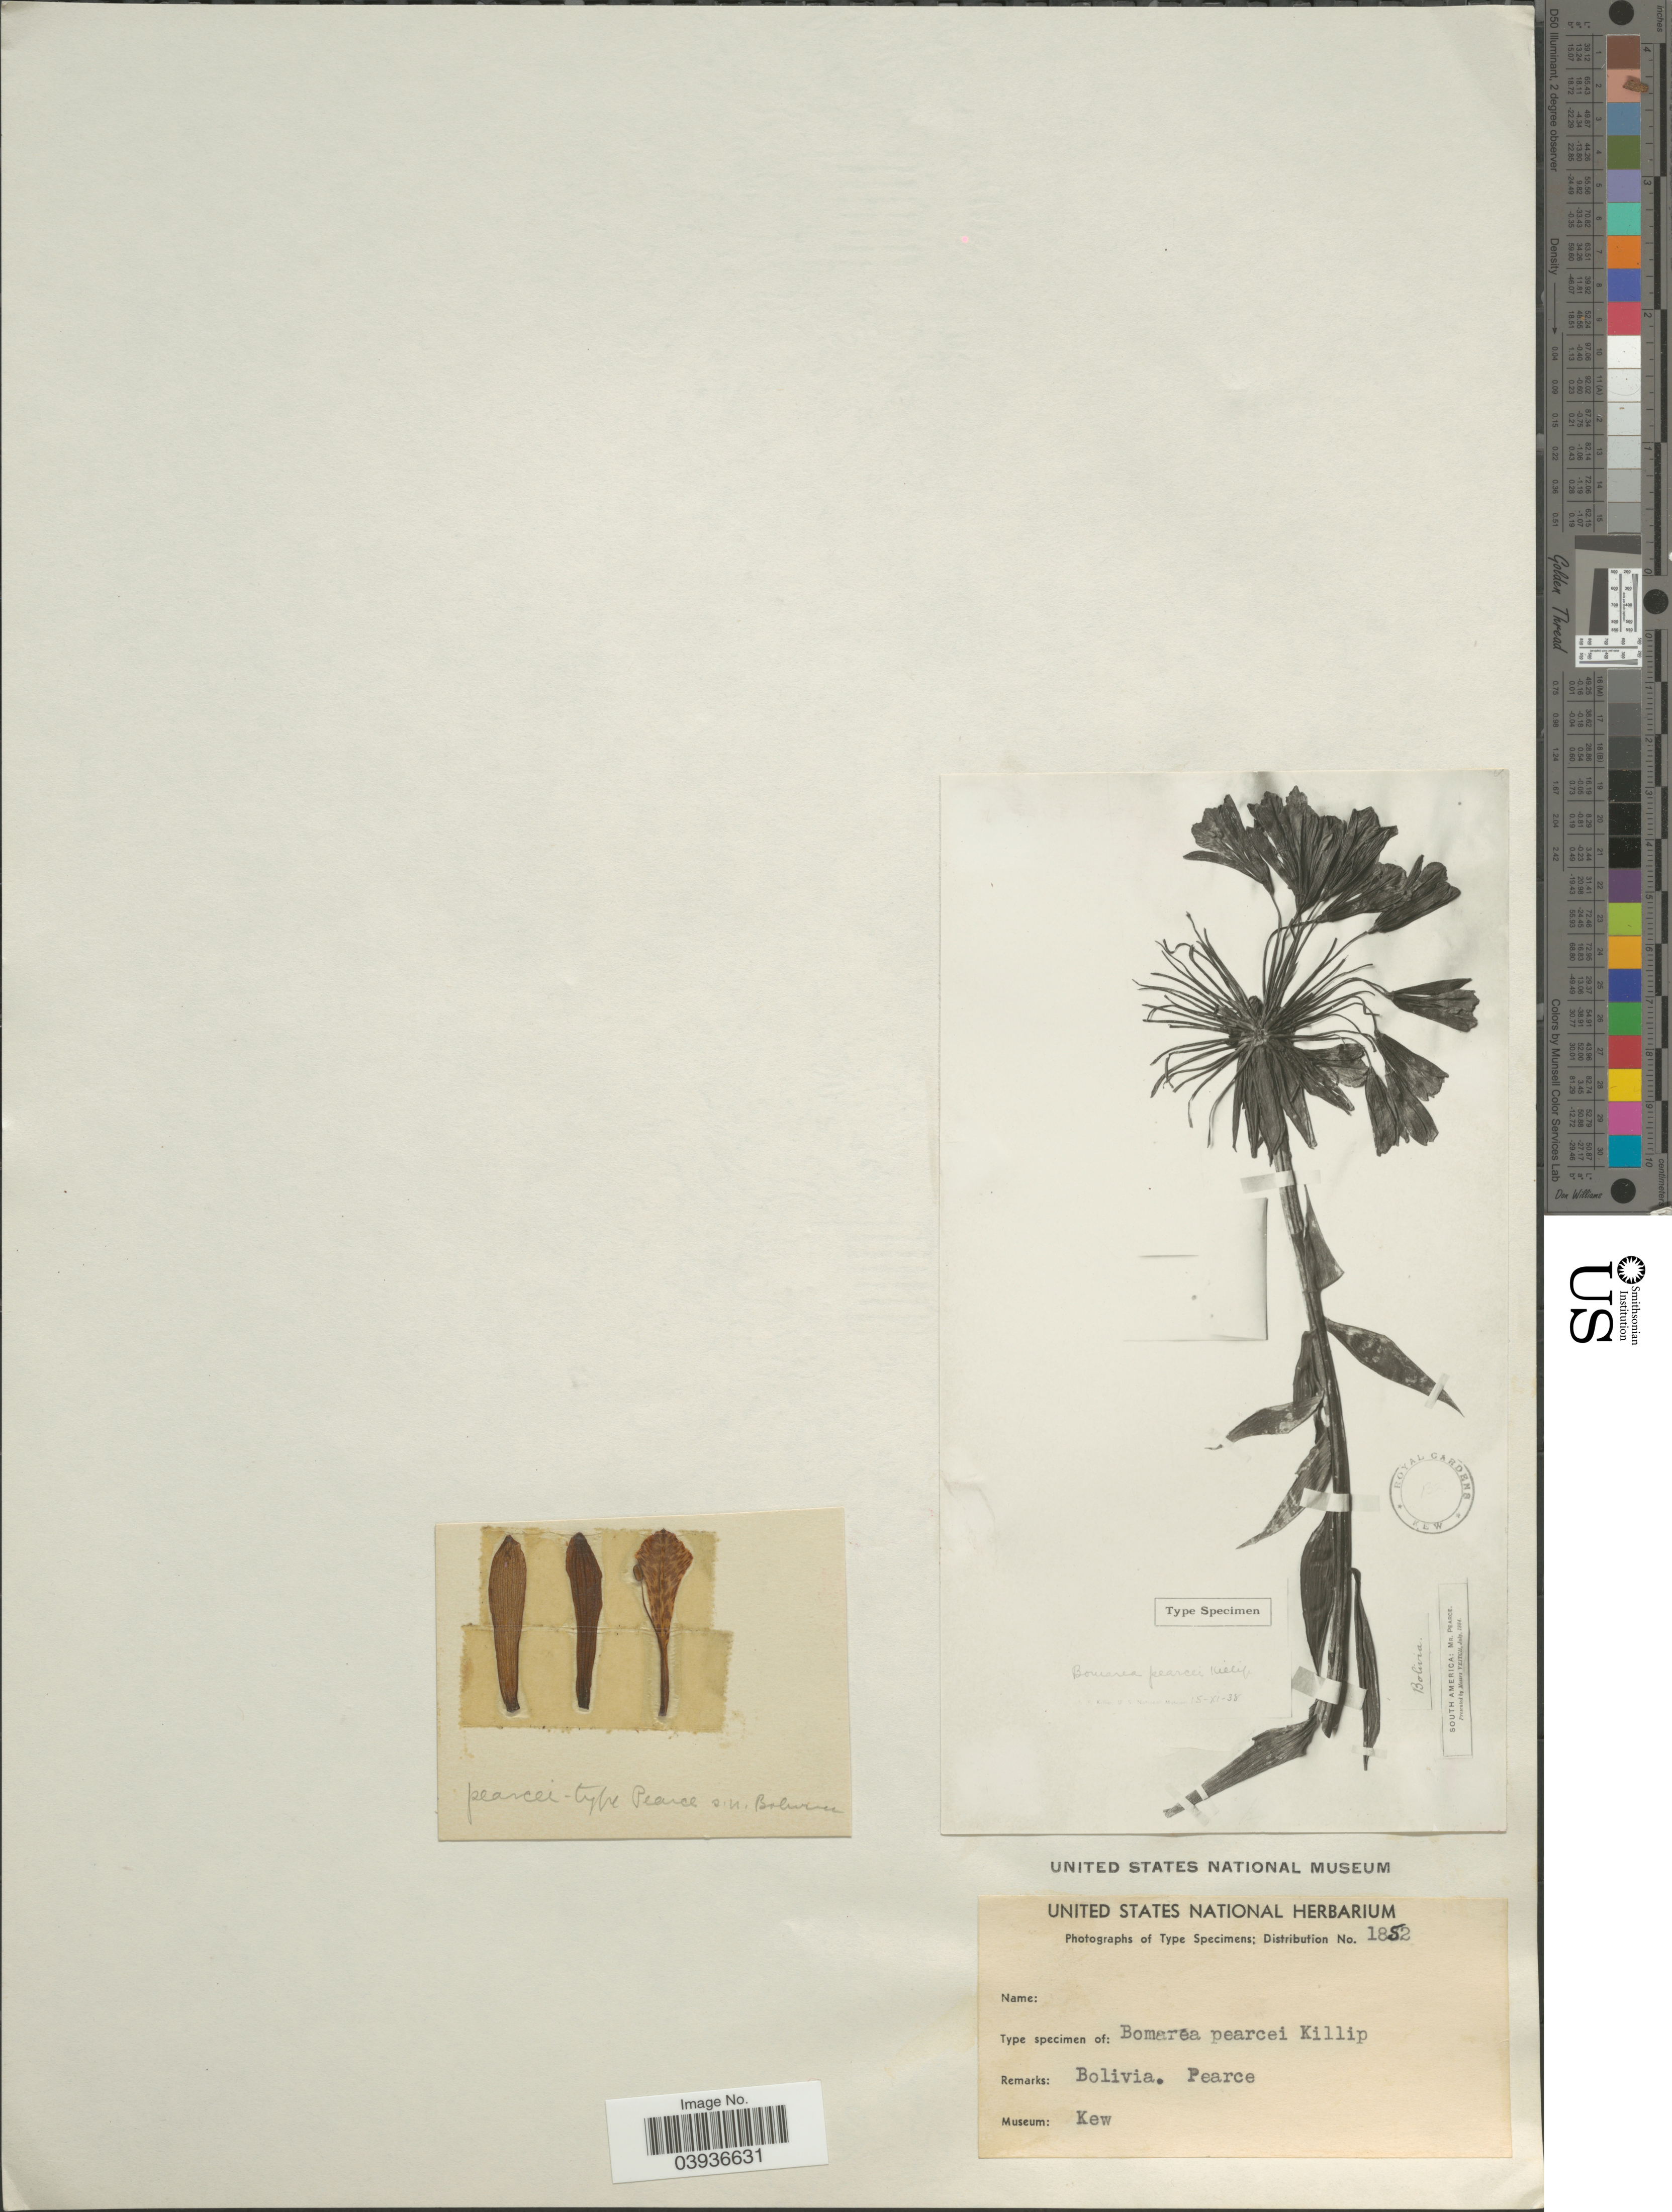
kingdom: Plantae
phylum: Tracheophyta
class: Liliopsida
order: Liliales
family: Alstroemeriaceae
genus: Bomarea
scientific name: Bomarea pearcei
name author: Killip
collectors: -. Pearce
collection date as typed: Transcribed d/m/y: 15/11/38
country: Bolivia